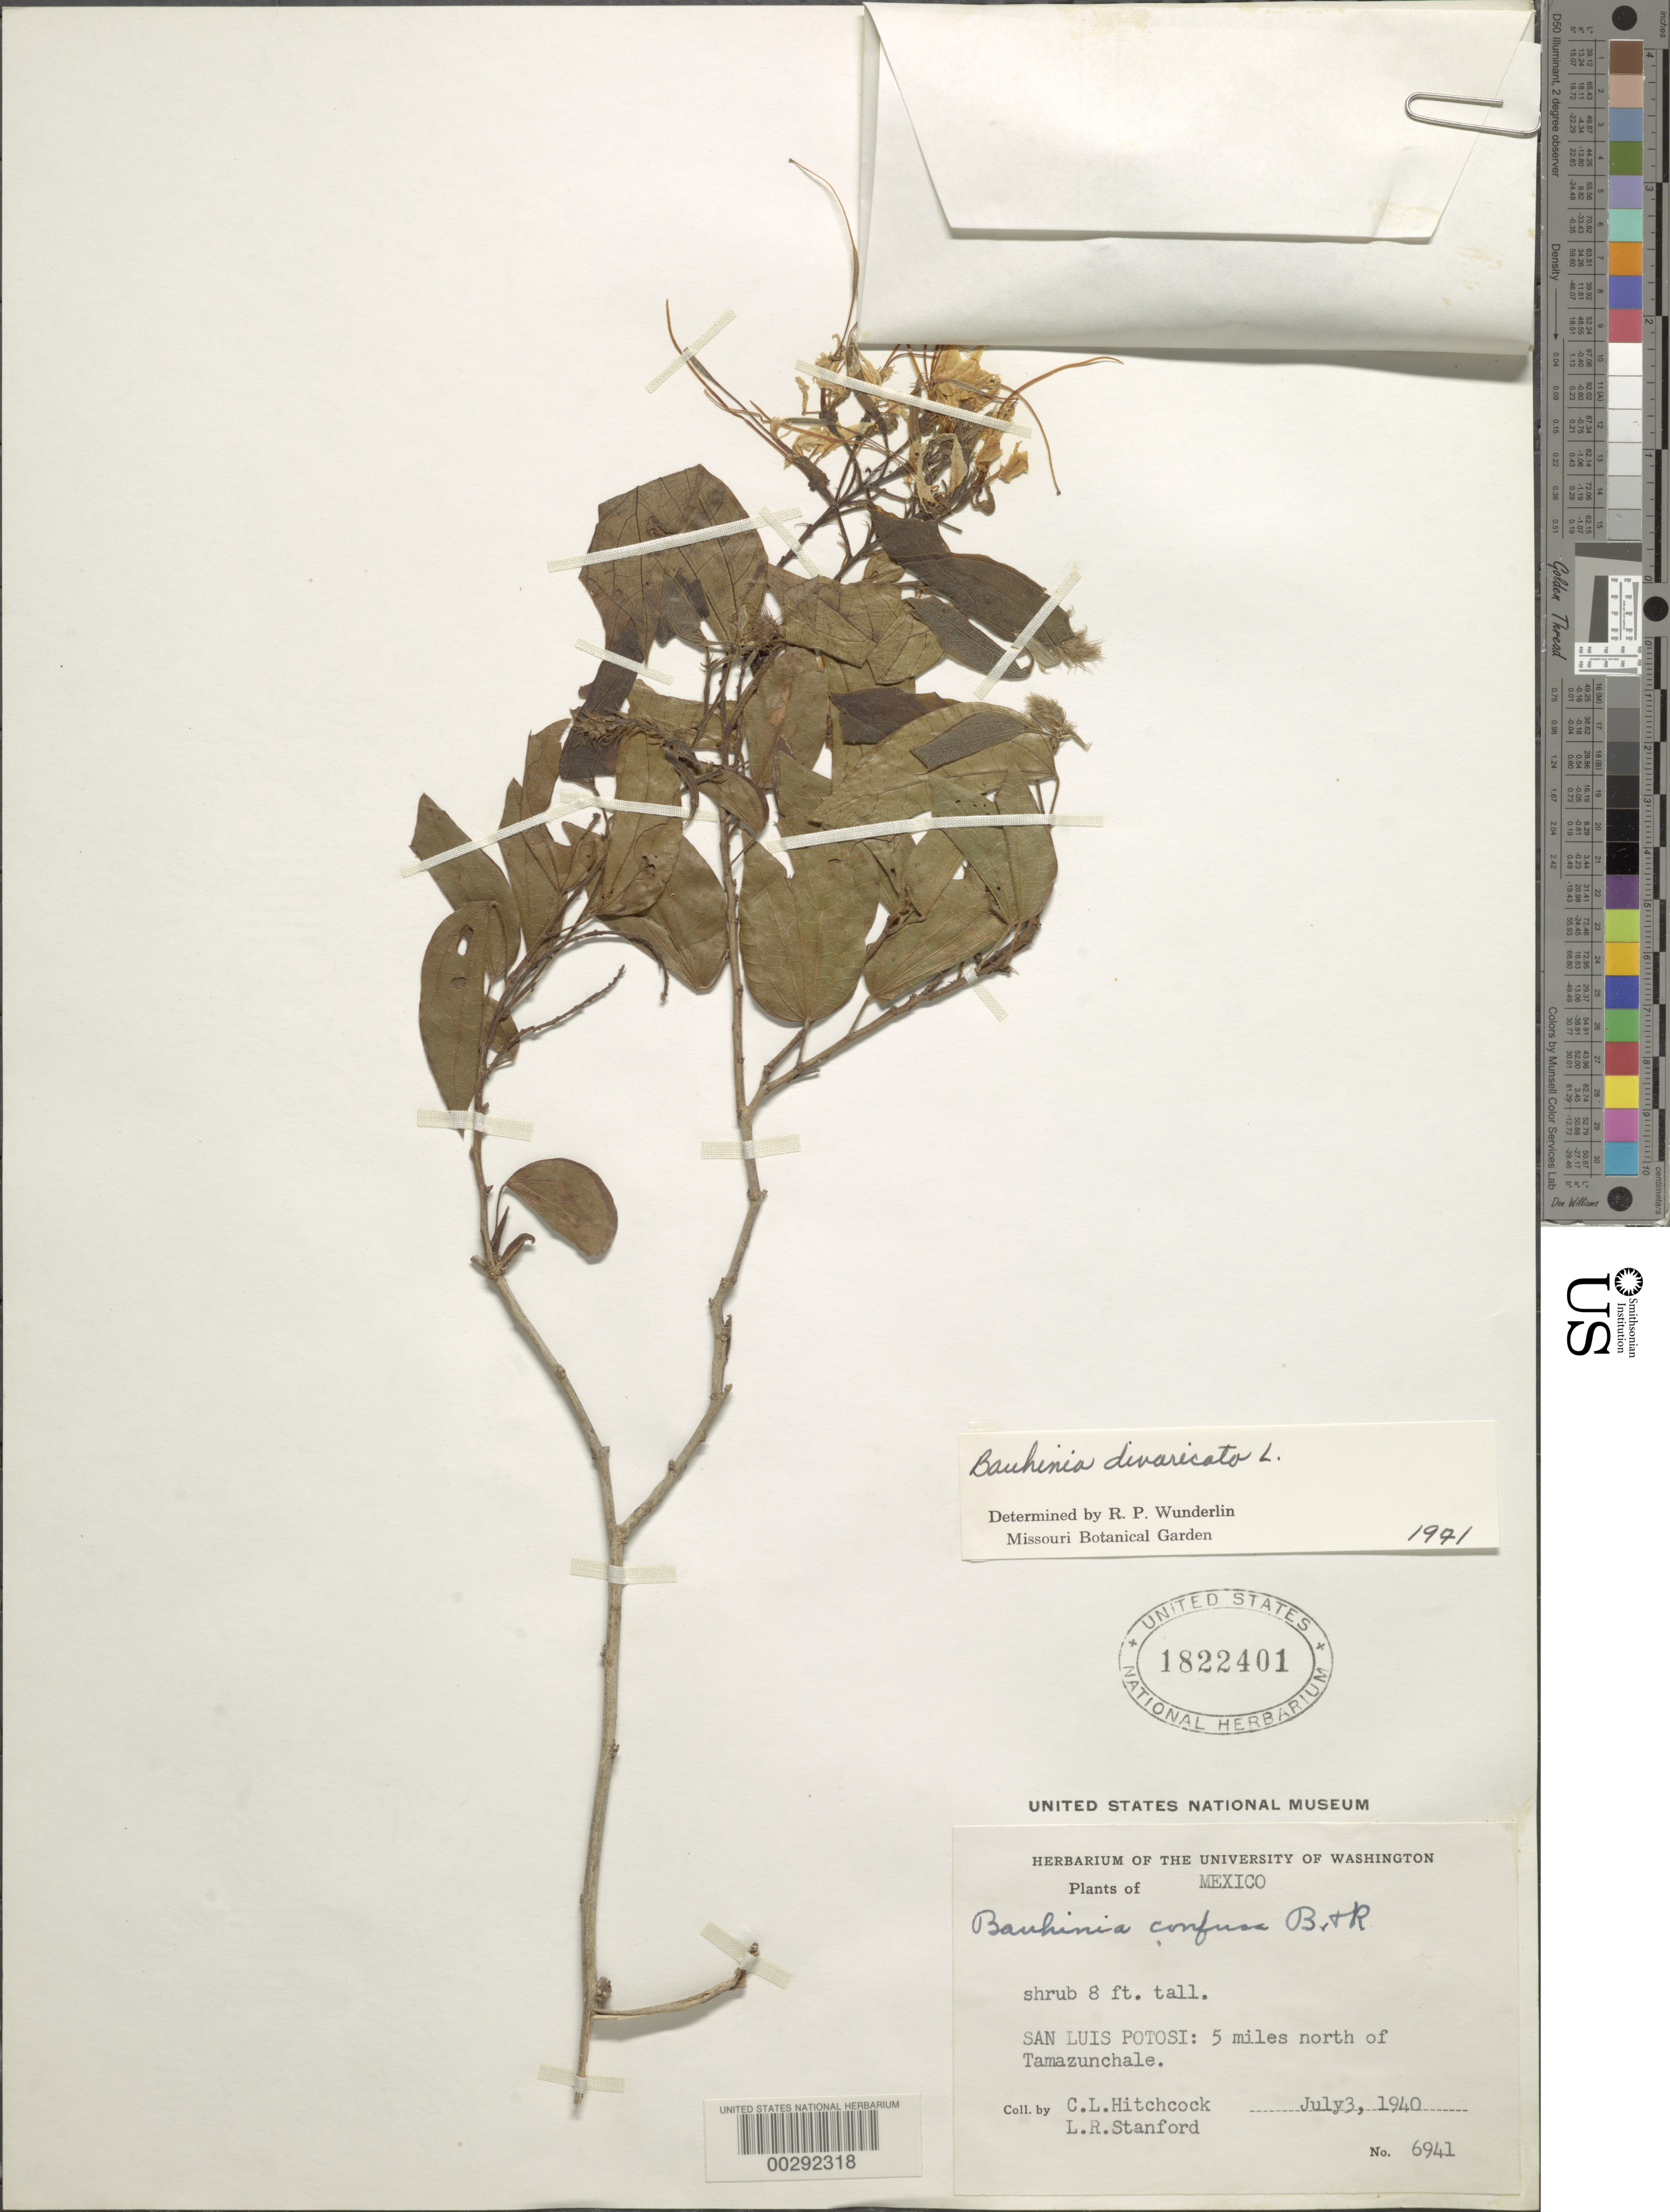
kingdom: Plantae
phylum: Tracheophyta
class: Magnoliopsida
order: Fabales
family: Fabaceae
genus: Bauhinia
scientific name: Bauhinia divaricata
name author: L.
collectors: A. S. Hitchcock & L. R. Stanford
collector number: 6941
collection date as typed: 03 Jul 1940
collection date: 1940-07-03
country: Mexico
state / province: San Luis Potosí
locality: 5 mi N of Tamazunchale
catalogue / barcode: US 1822401